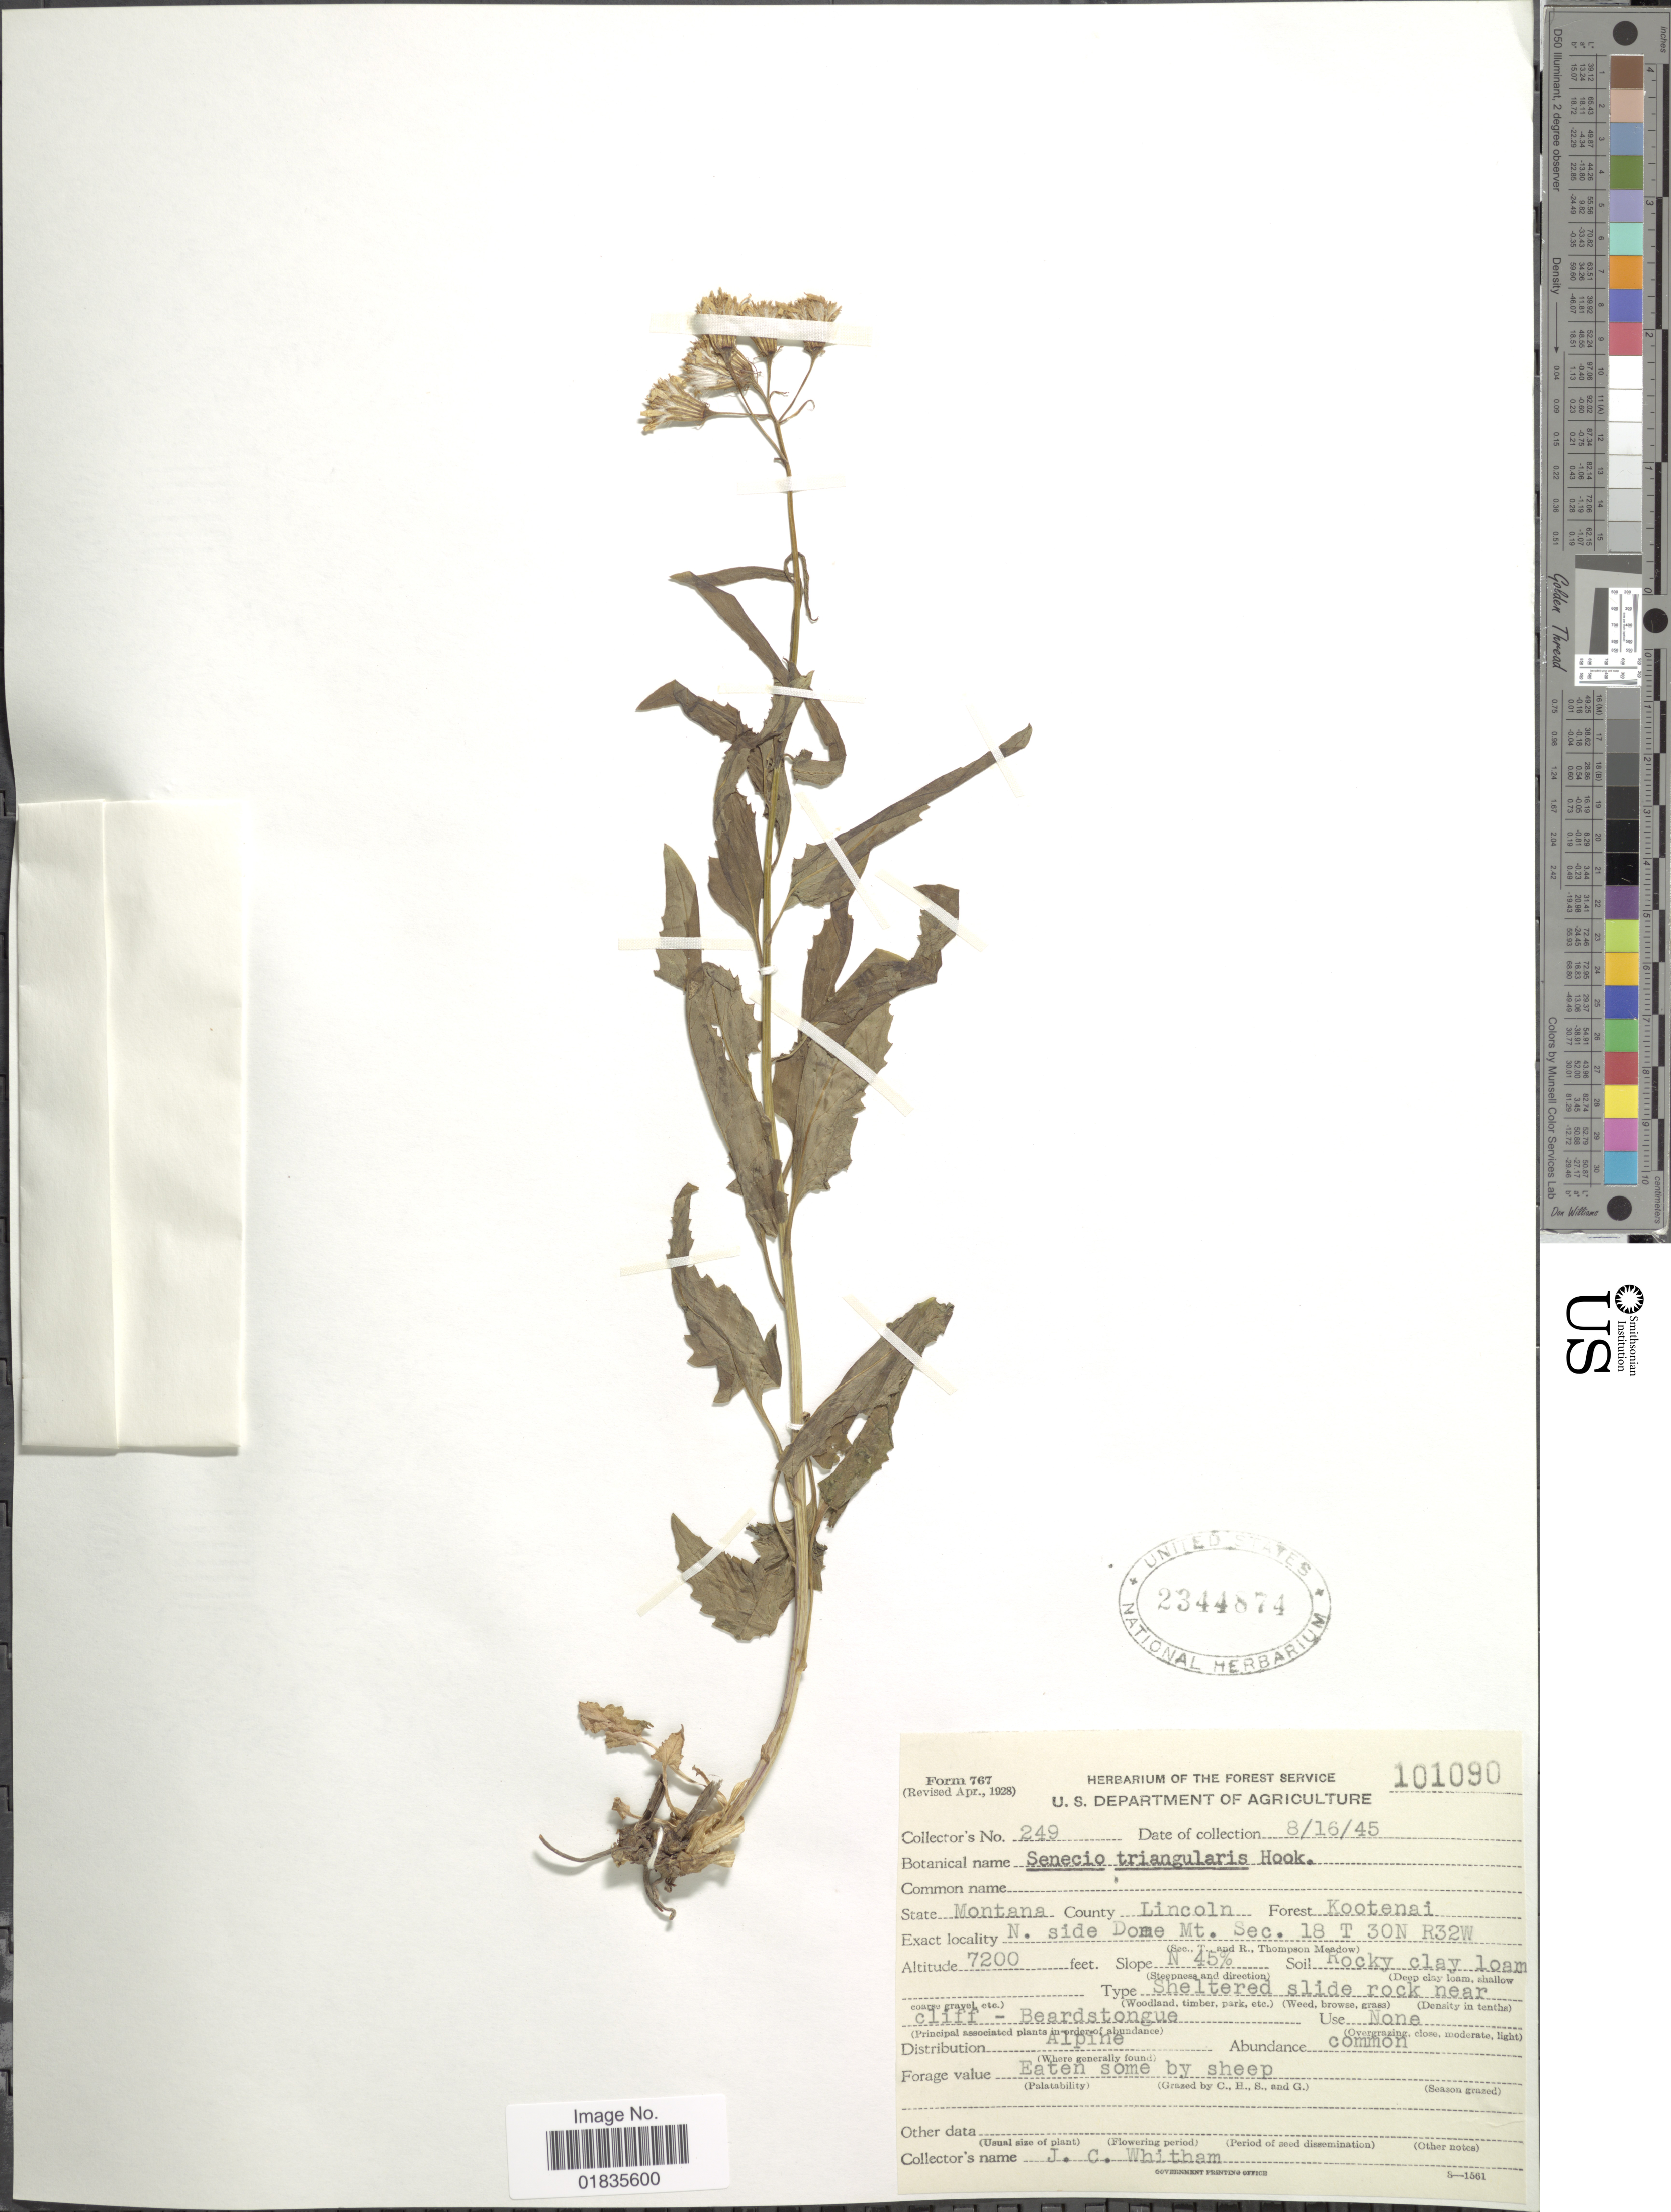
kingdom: Plantae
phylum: Tracheophyta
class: Magnoliopsida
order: Asterales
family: Asteraceae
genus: Senecio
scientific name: Senecio triangularis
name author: Hook.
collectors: J. Whitham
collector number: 249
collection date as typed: Transcribed d/m/y: 16/8/45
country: United States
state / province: Montana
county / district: Lincoln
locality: Forest Kootenai, N. side Dome Mt. Sec. 18 T 30N R32W.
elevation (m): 2195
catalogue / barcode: US 2344874